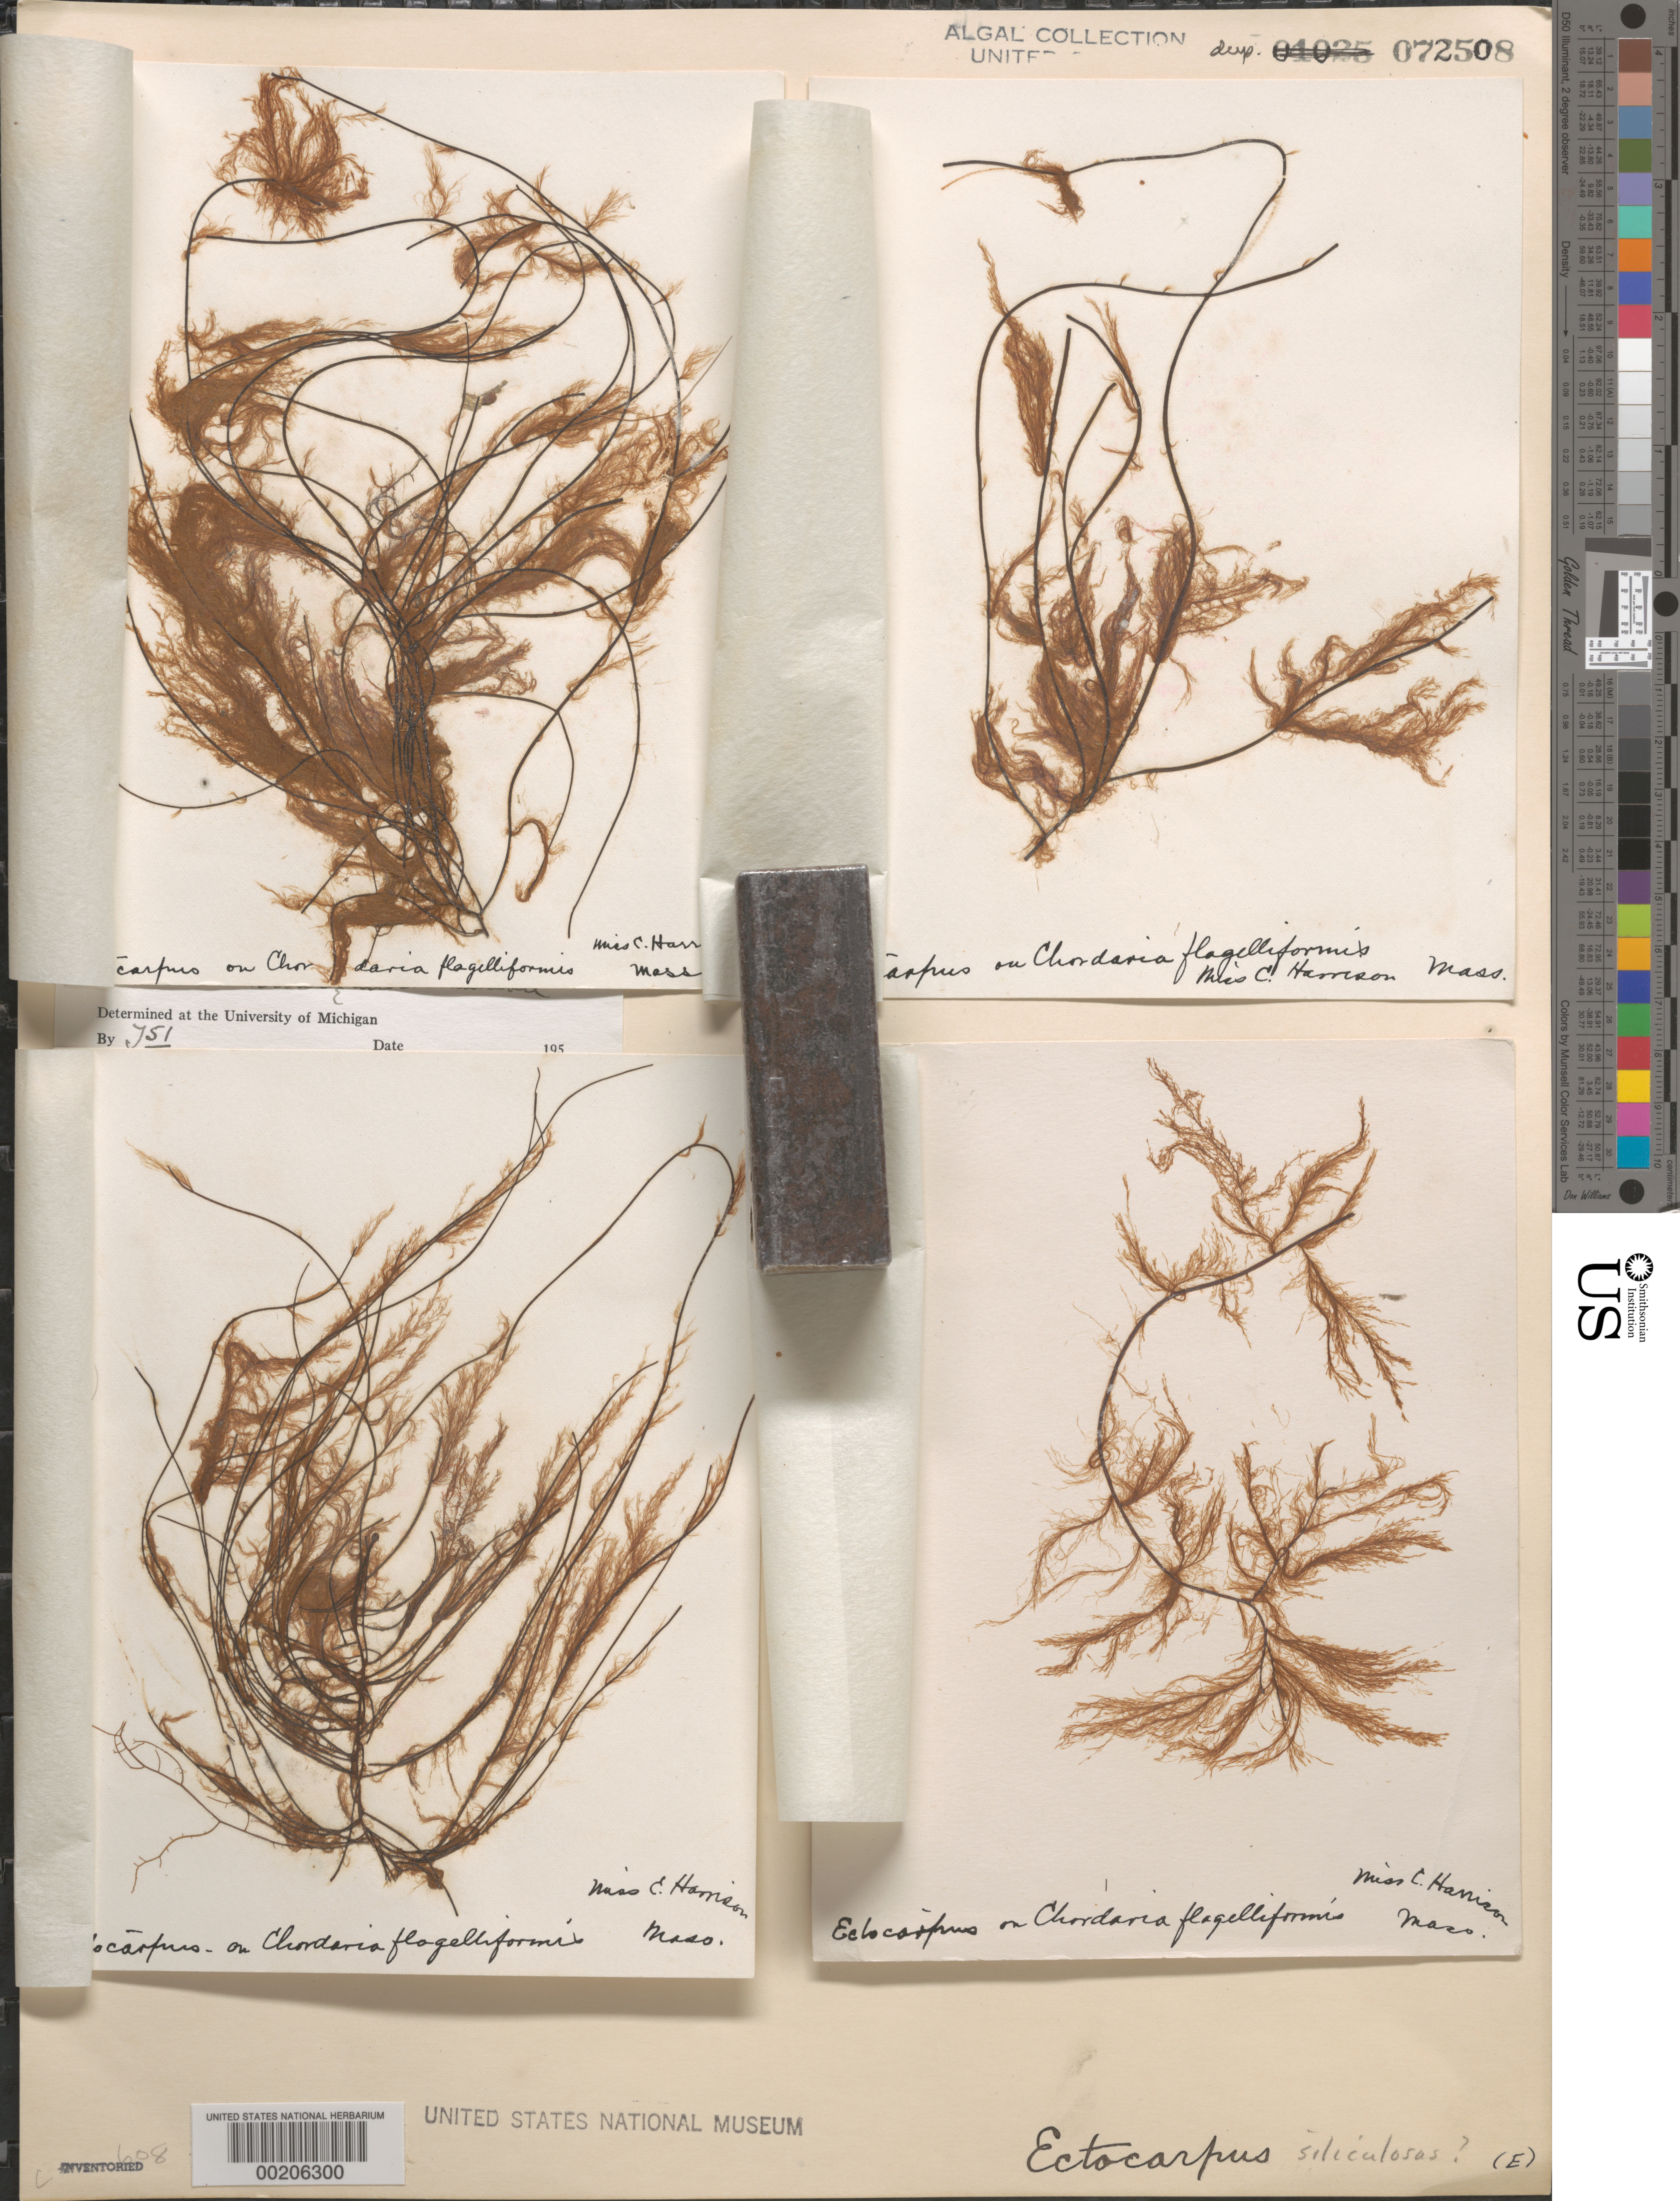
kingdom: Chromista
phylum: Ochrophyta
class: Phaeophyceae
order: Ectocarpales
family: Ectocarpaceae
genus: Ectocarpus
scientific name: Ectocarpus siliculosus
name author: (Dillwyn) Lyngbye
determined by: Taylor, William R.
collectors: C. Harrison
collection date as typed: Aug 1888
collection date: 1888-08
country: United States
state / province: Massachusetts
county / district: Dukes County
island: Martha's Vineyard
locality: Cottage City and Vineyard Highlands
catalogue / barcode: US 72508